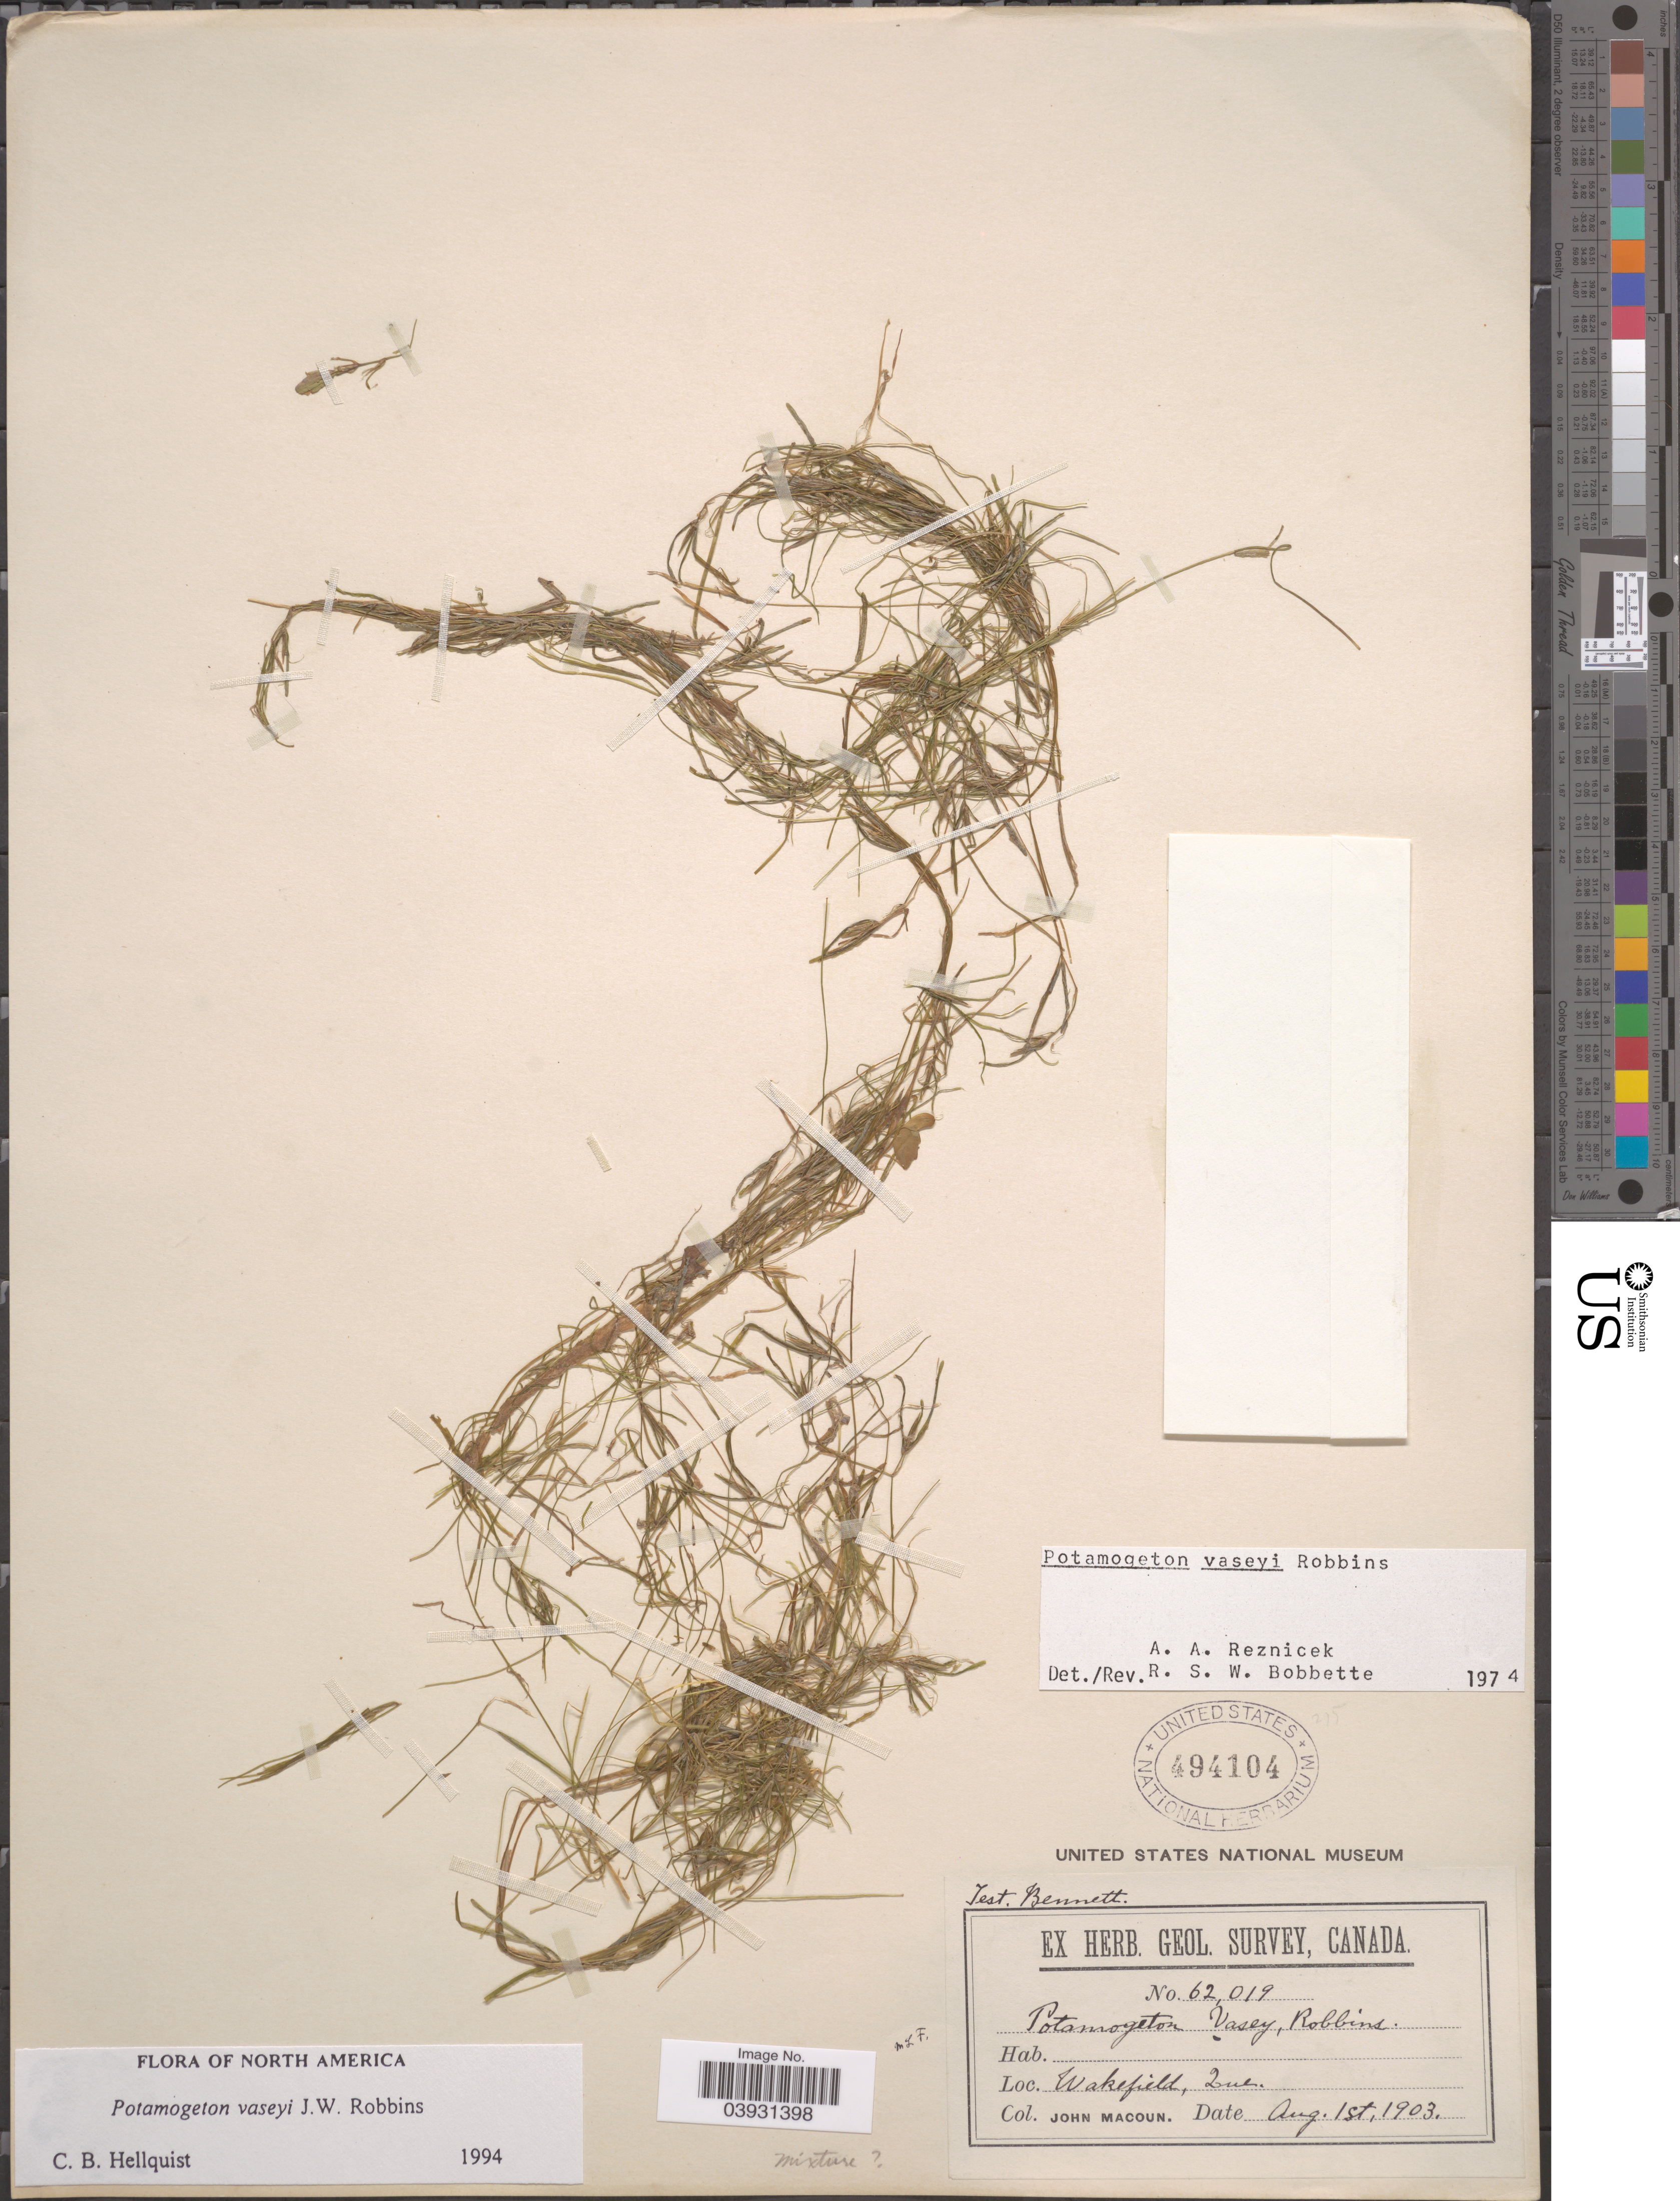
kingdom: Plantae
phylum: Tracheophyta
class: Liliopsida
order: Alismatales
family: Potamogetonaceae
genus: Potamogeton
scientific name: Potamogeton vaseyi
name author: J.W. Robbins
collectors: J. Macoun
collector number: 62019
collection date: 1903-08-01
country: Canada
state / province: Quebec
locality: Wakefield.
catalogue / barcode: US 494104